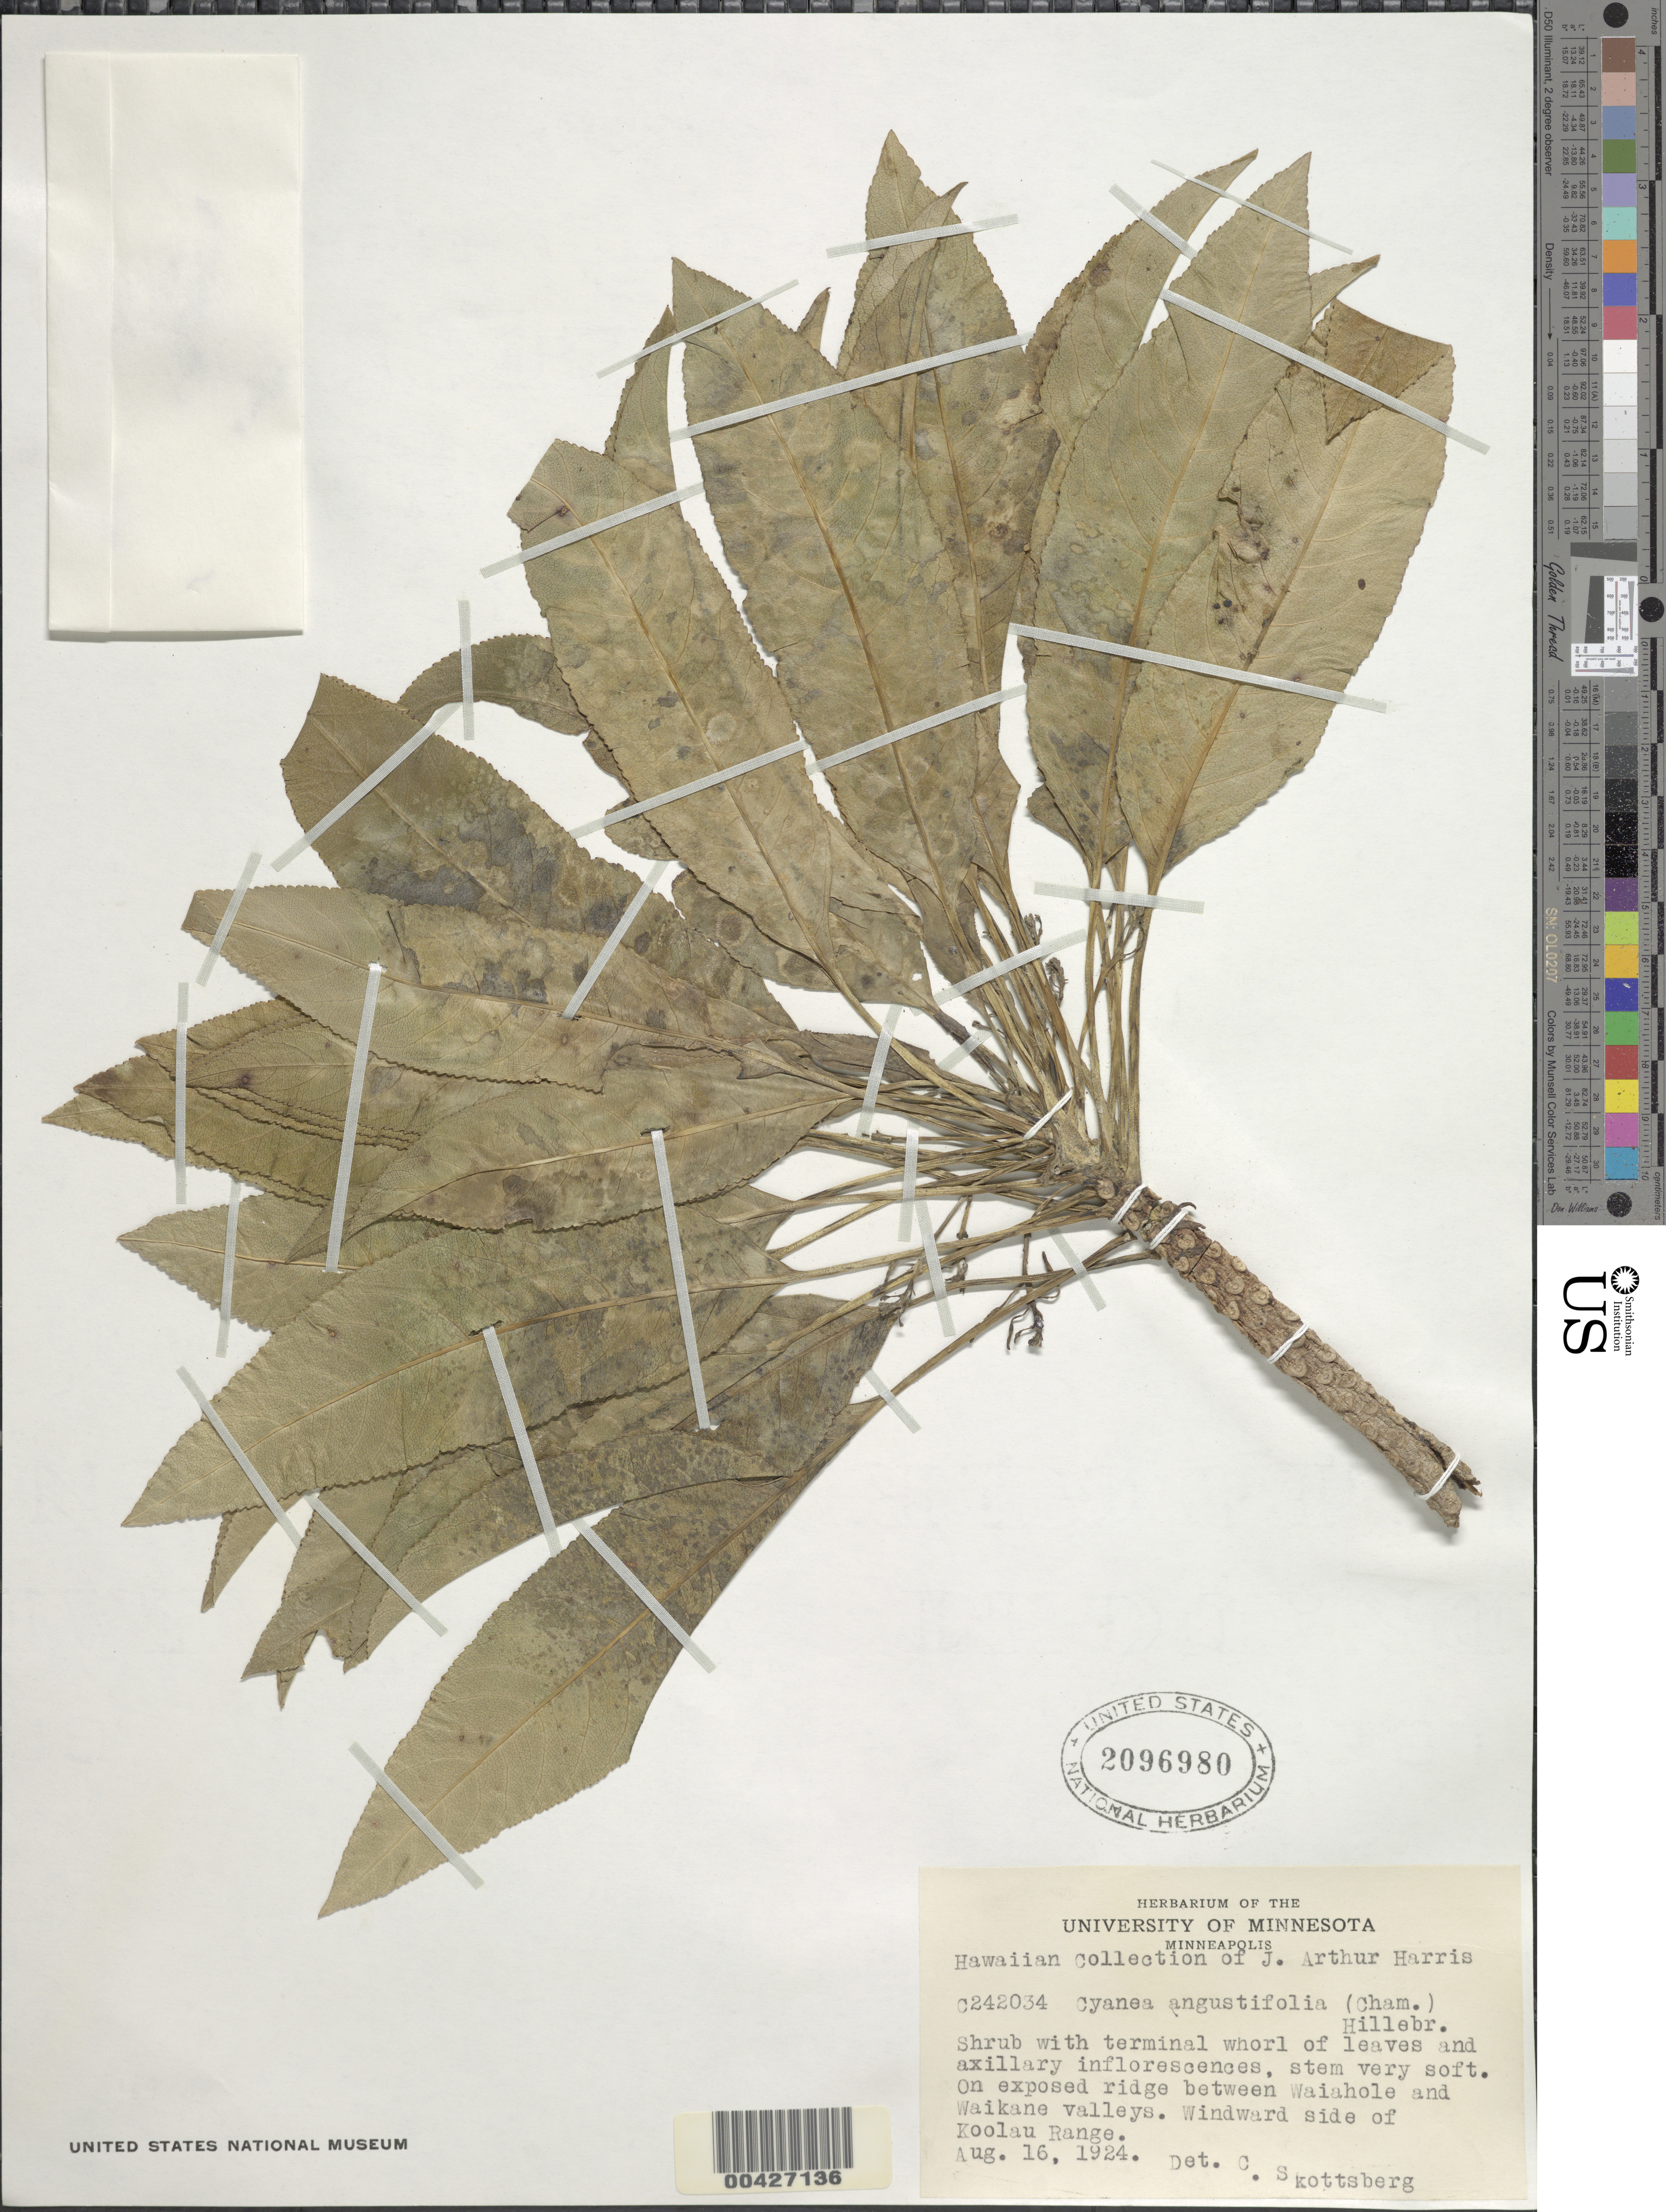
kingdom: Plantae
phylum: Tracheophyta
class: Magnoliopsida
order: Asterales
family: Campanulaceae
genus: Cyanea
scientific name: Cyanea angustifolia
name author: (Cham.) Hillebr.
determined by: Skottsberg, C. J. F.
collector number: C242034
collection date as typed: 16 Aug 1924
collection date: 1924-08-16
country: United States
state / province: Hawaii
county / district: Honolulu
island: Oahu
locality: Ridge between Waiahole and Waikane Valleys, windward side of Koolau Range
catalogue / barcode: US 2096980